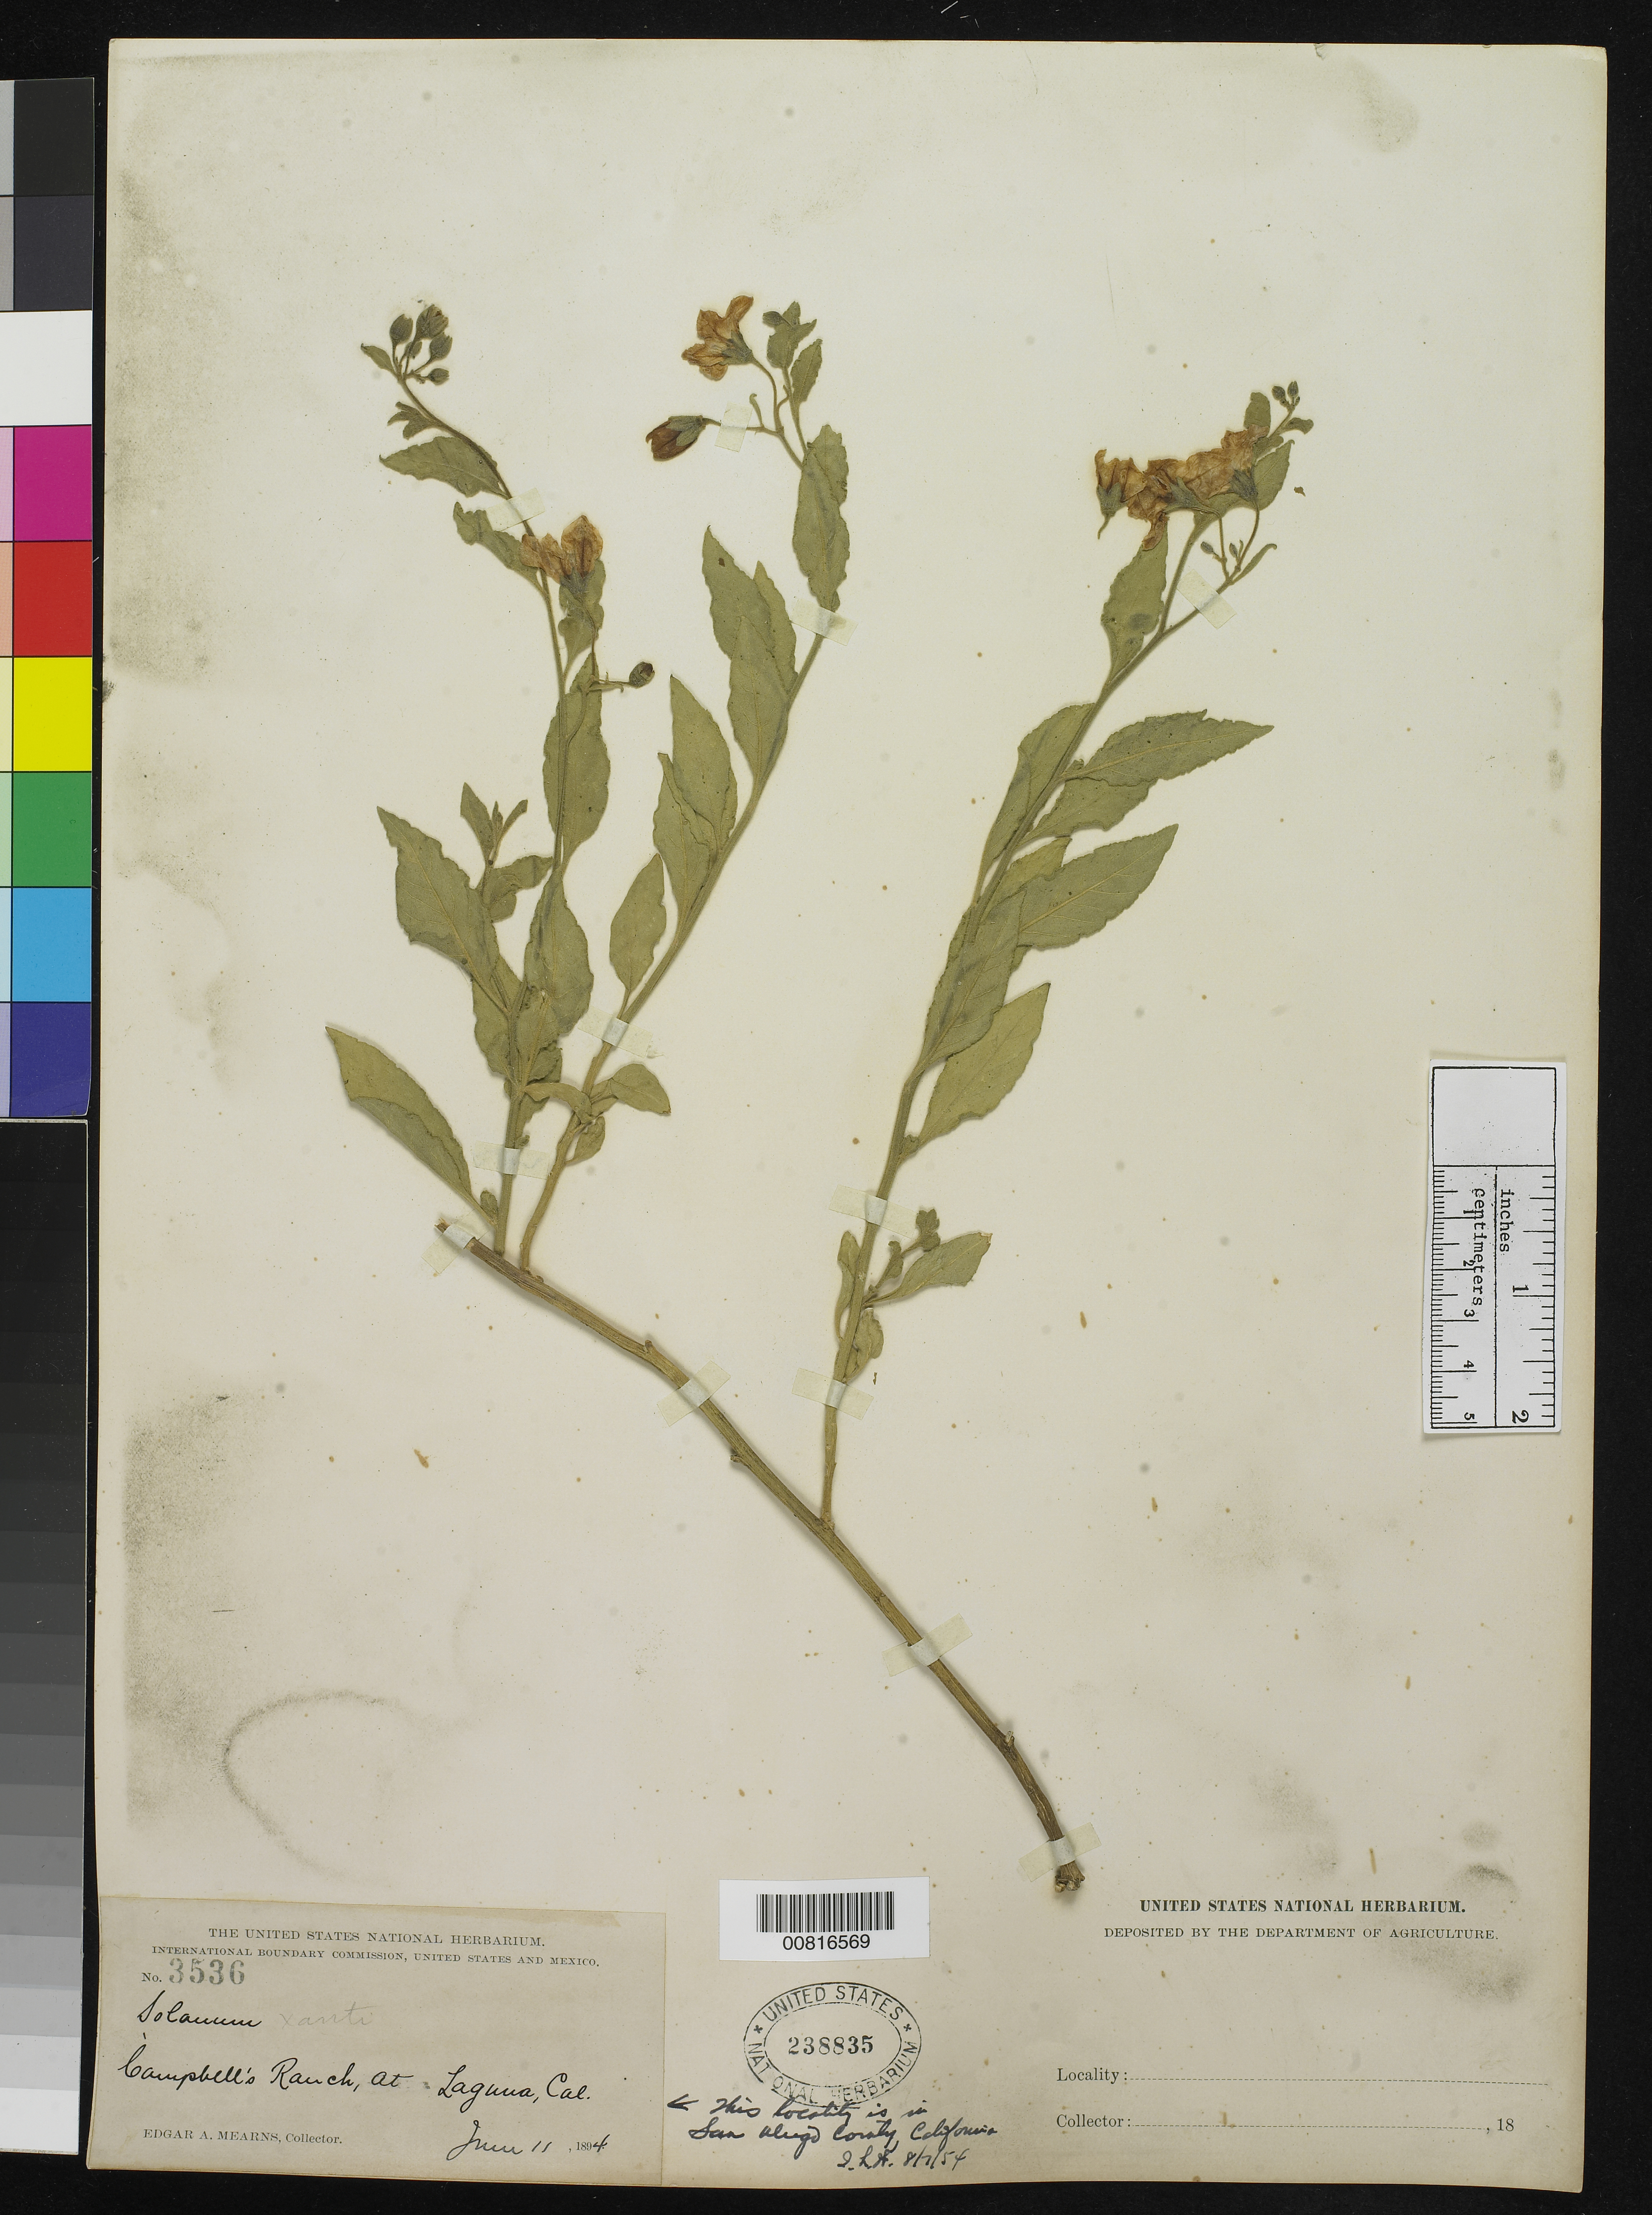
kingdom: Plantae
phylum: Tracheophyta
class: Magnoliopsida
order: Solanales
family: Solanaceae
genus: Solanum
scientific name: Solanum xanti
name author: A. Gray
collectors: E. A. Mearns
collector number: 3536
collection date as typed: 11 Jun 1894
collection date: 1894-06-11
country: United States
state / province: California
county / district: San Diego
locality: Campbell's Ranch, at Laguna, San Diego County, California.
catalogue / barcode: US 238835